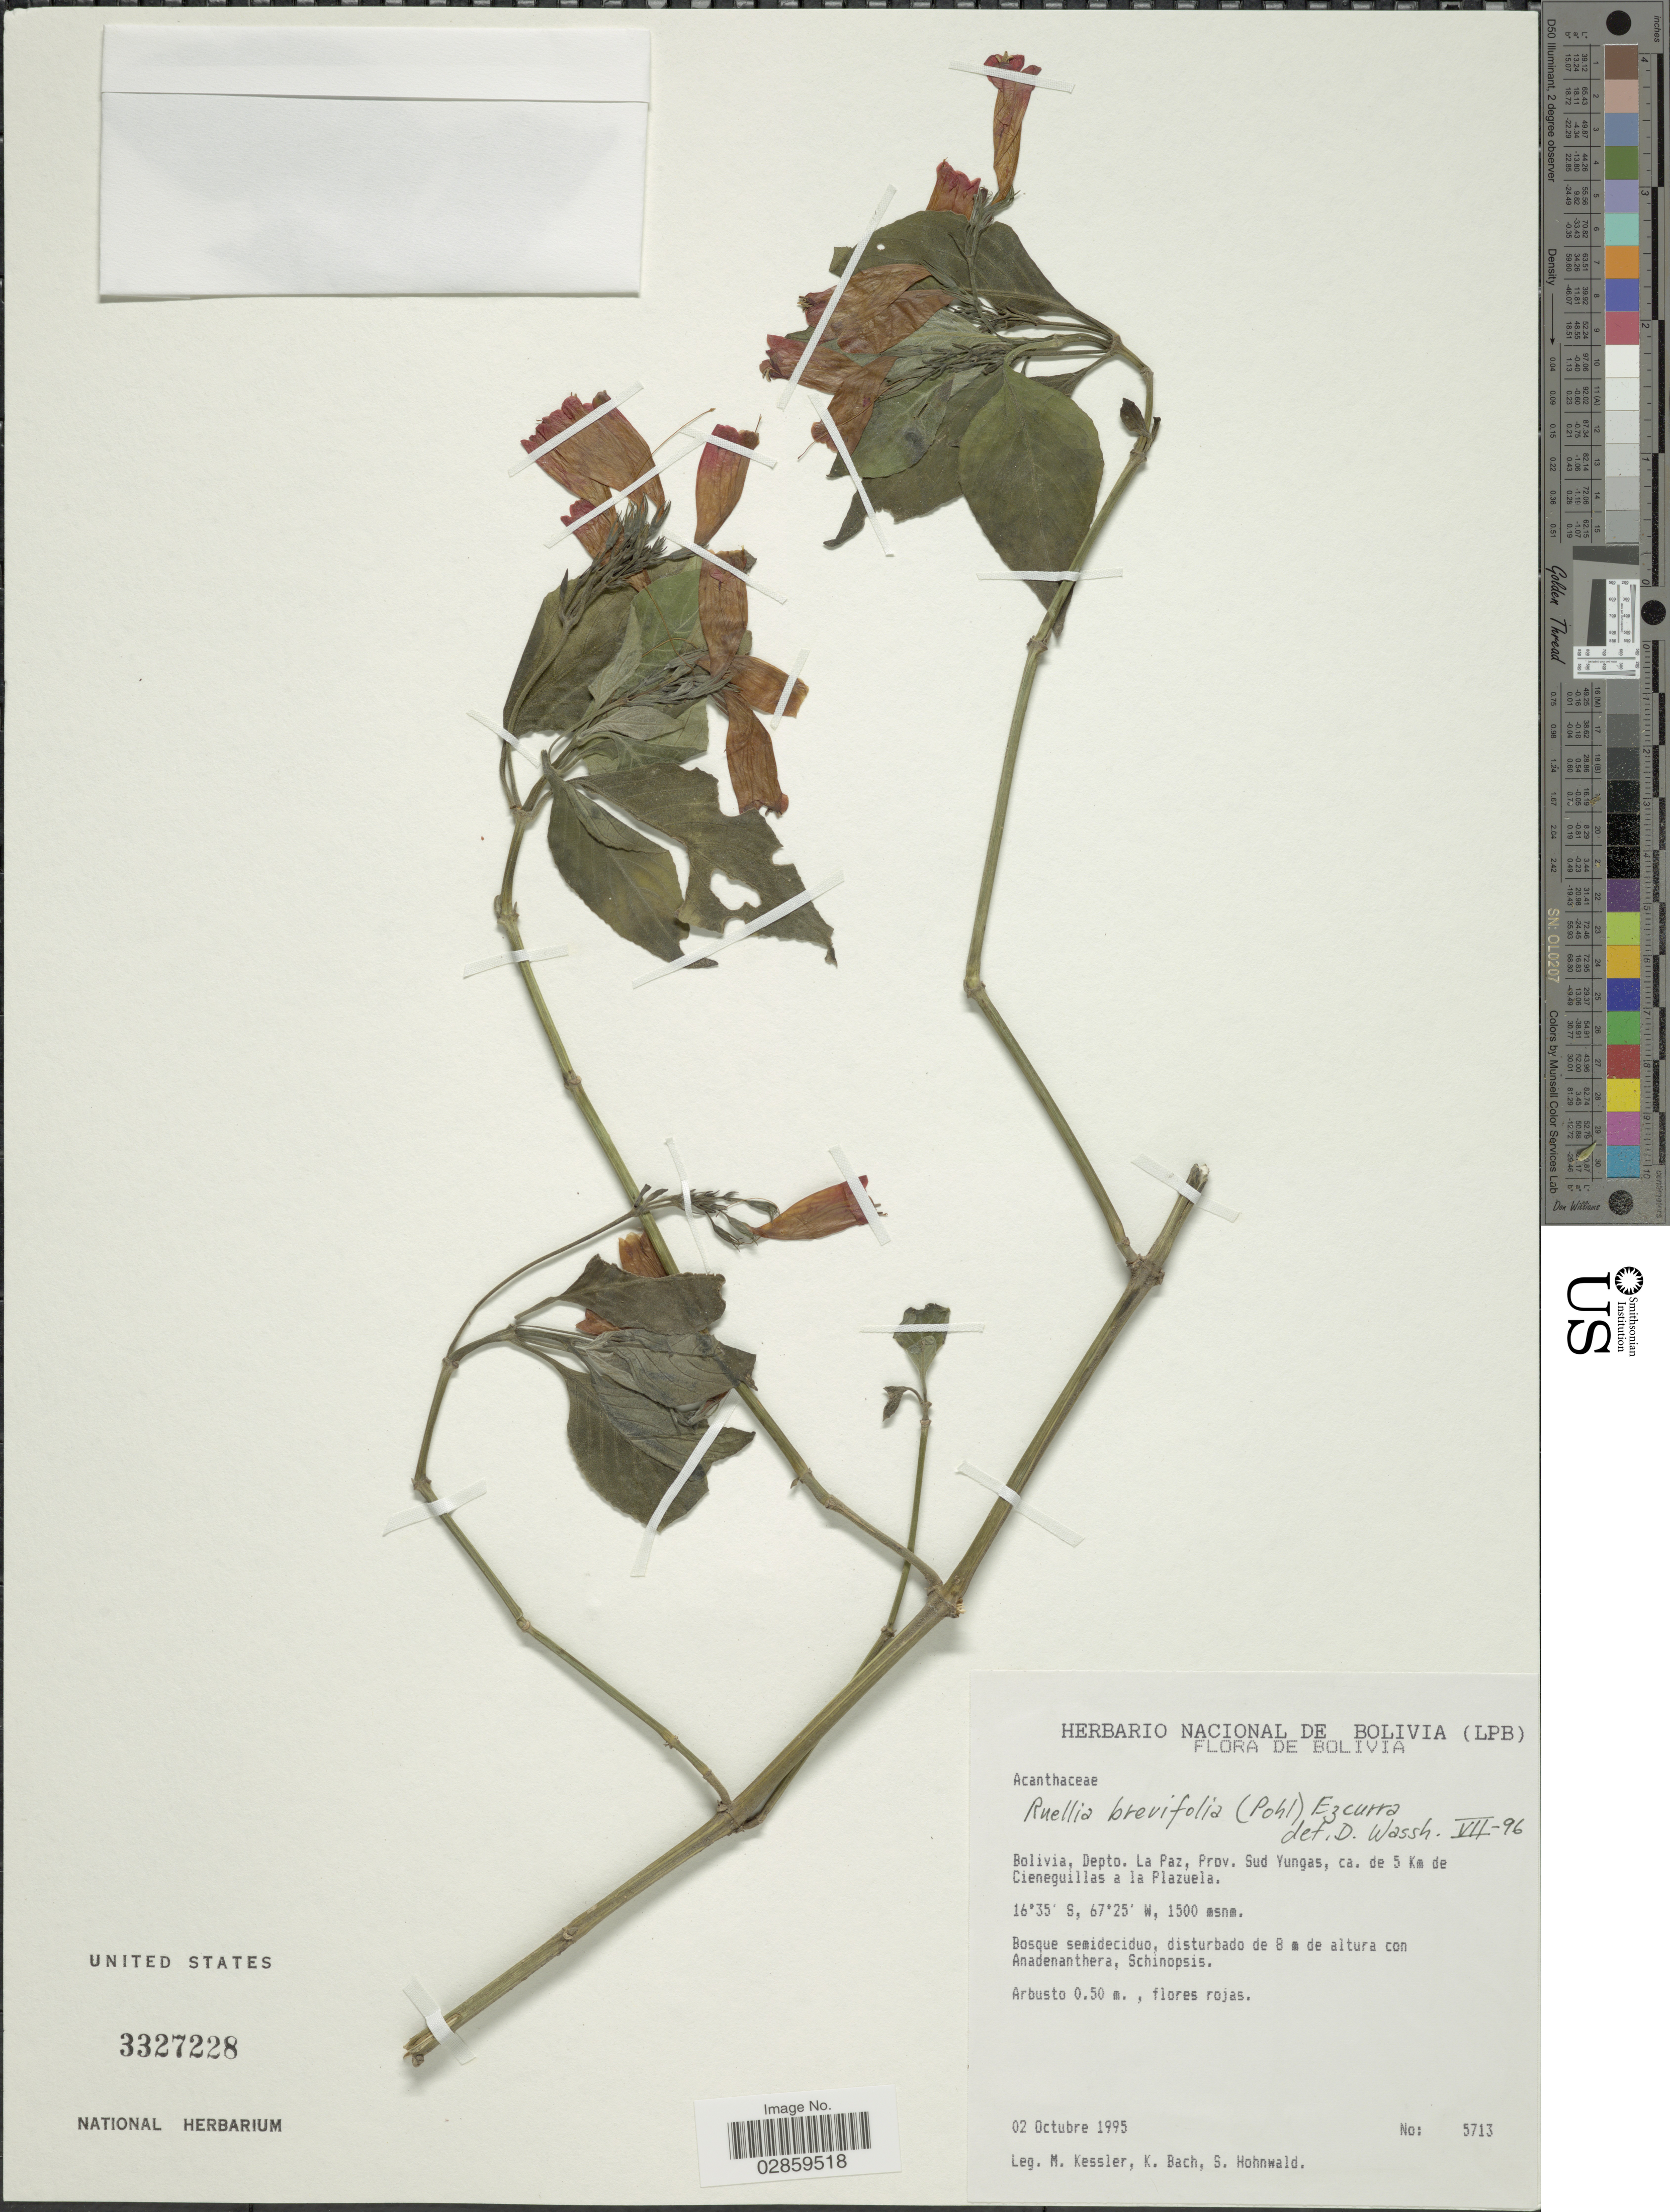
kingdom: Plantae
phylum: Tracheophyta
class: Magnoliopsida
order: Lamiales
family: Acanthaceae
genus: Ruellia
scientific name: Ruellia brevifolia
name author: (Pohl) C. Ezcurra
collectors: M. Kessler, K. Bach & S. Hohnwald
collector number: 5713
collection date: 1995-10-02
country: Bolivia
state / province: La Paz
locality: Depto. La Paz, Prov. Sud Yungas, ca. de 5 Km de Cieneguillas a la Plazuela.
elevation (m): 1500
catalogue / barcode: US 3327228